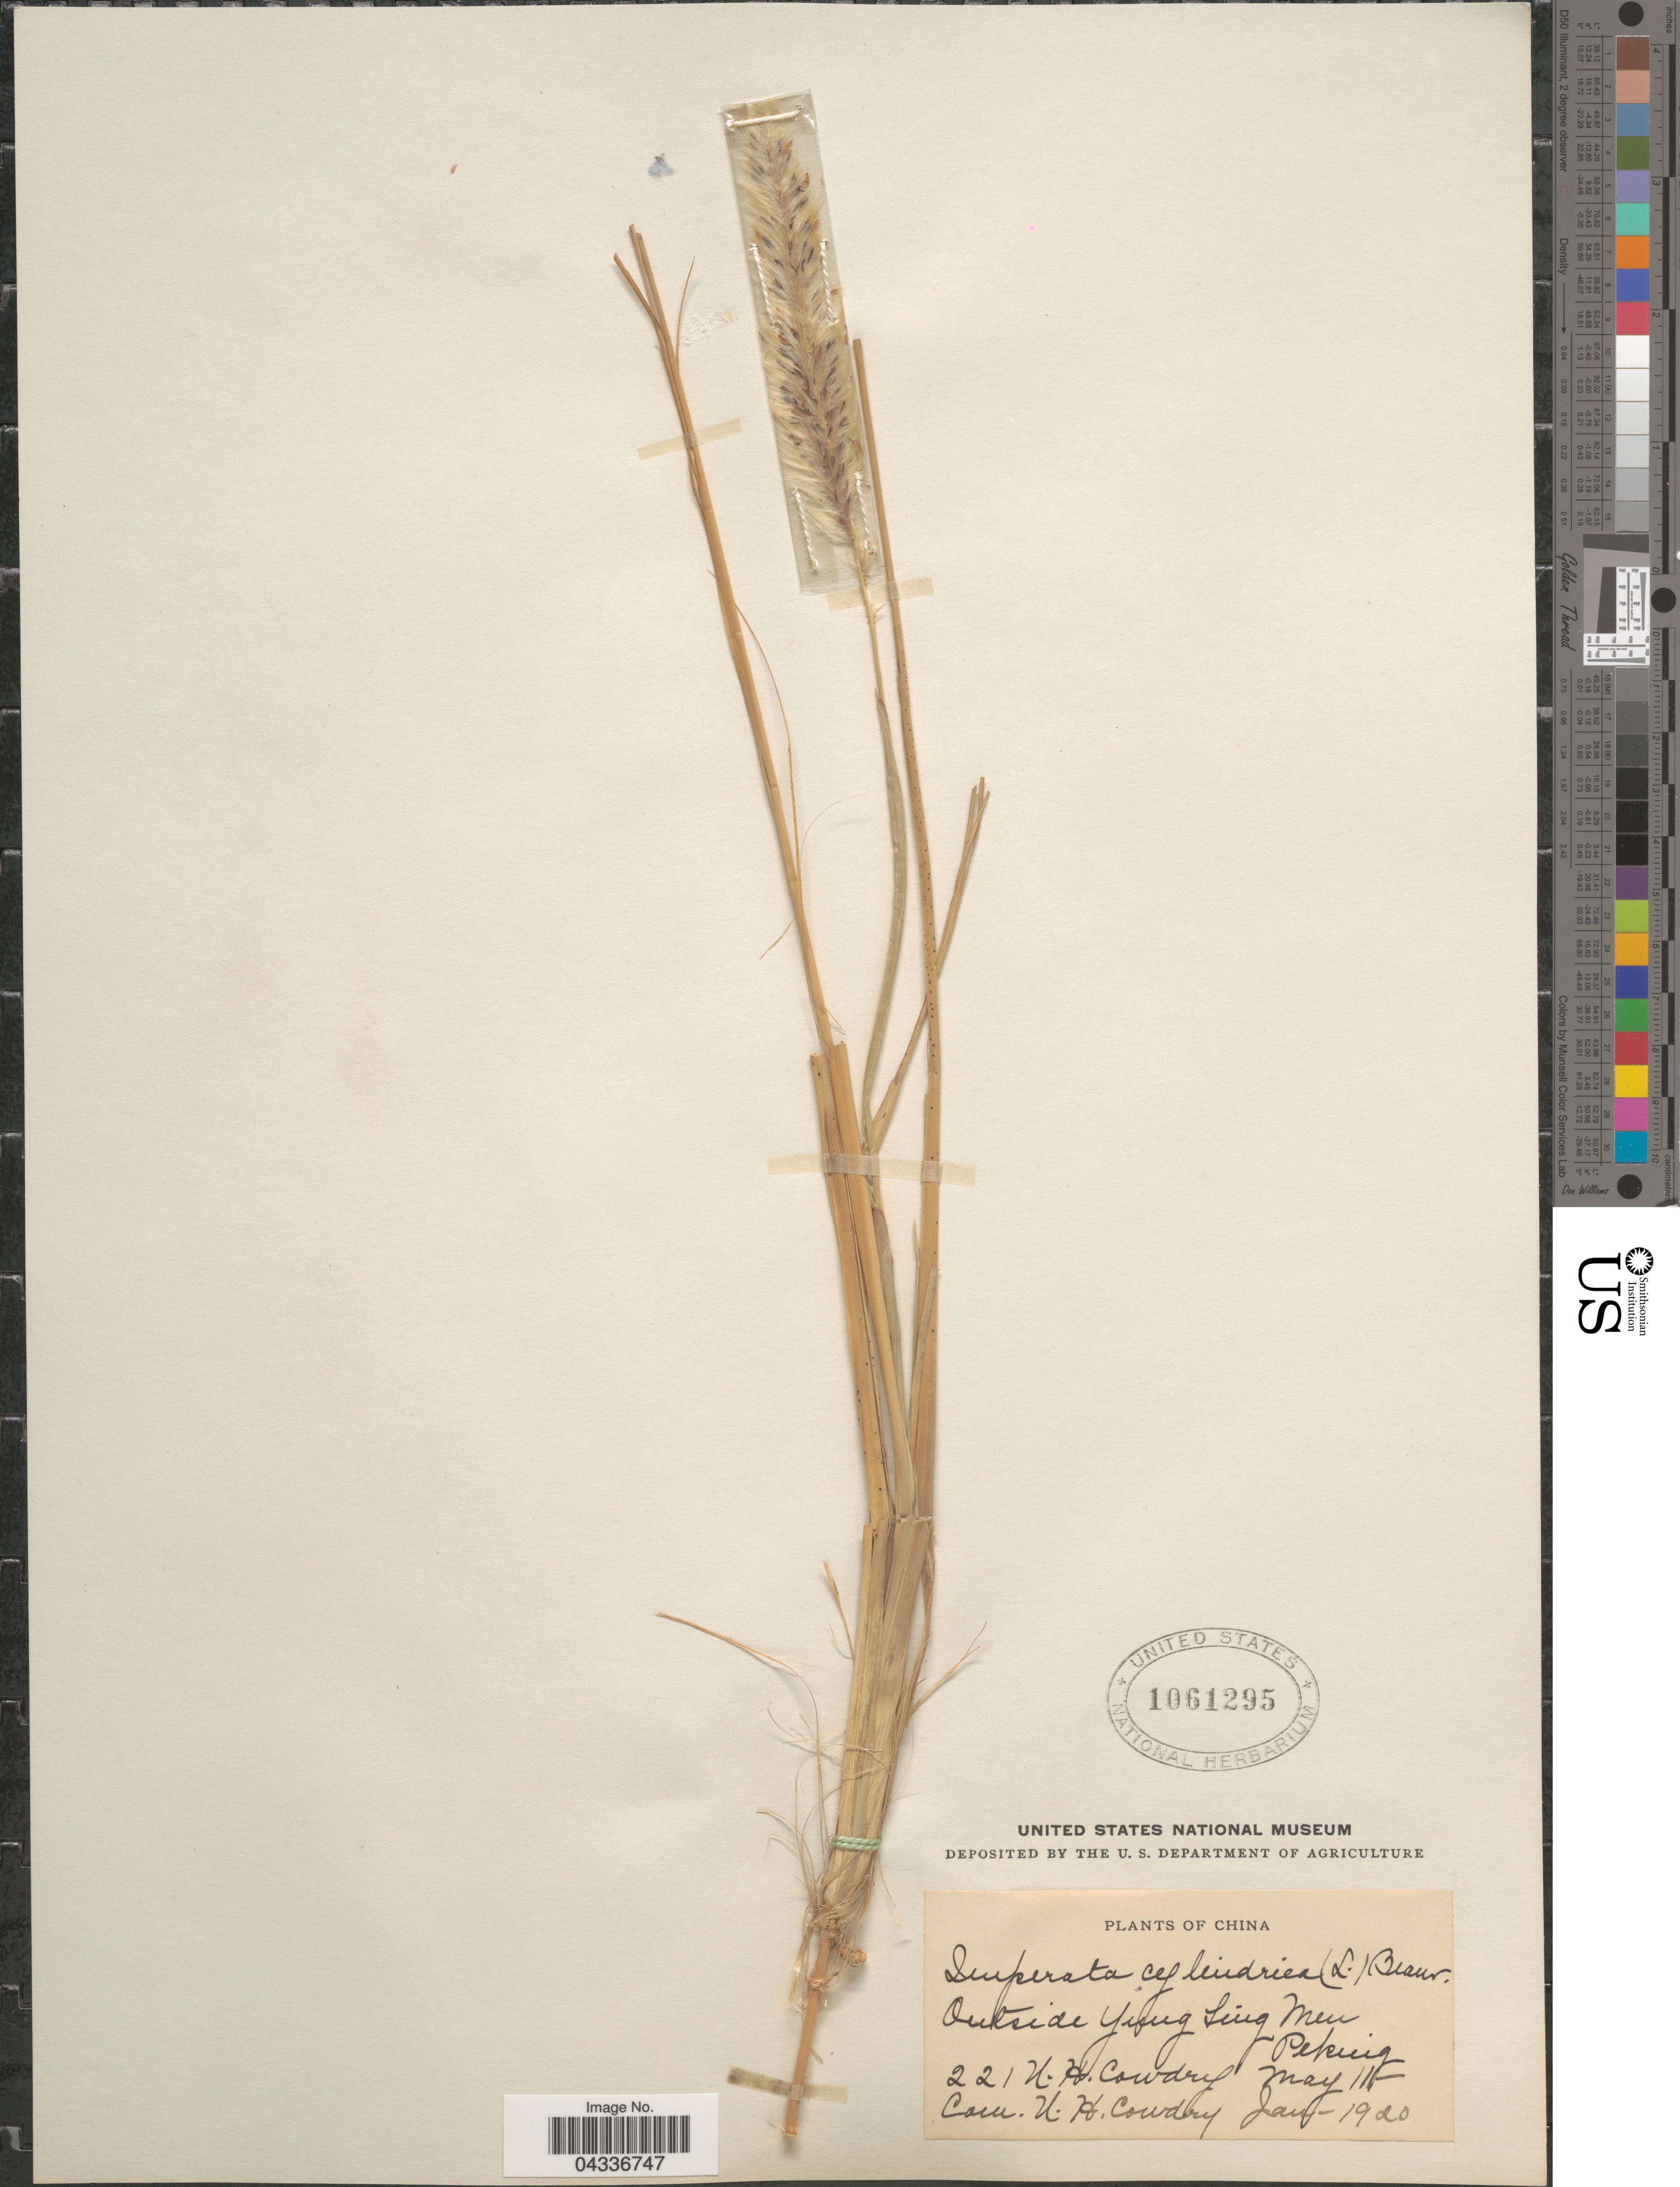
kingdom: Plantae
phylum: Tracheophyta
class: Liliopsida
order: Poales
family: Poaceae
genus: Imperata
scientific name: Imperata cylindrica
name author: (L.) P. Beauv.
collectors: N. H. Cowdry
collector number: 221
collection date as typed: Transcribed d/m/y: /5/11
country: China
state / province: Beijing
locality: Outside Yung Sing Men [interpreted]. Peking.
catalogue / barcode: US 1061295